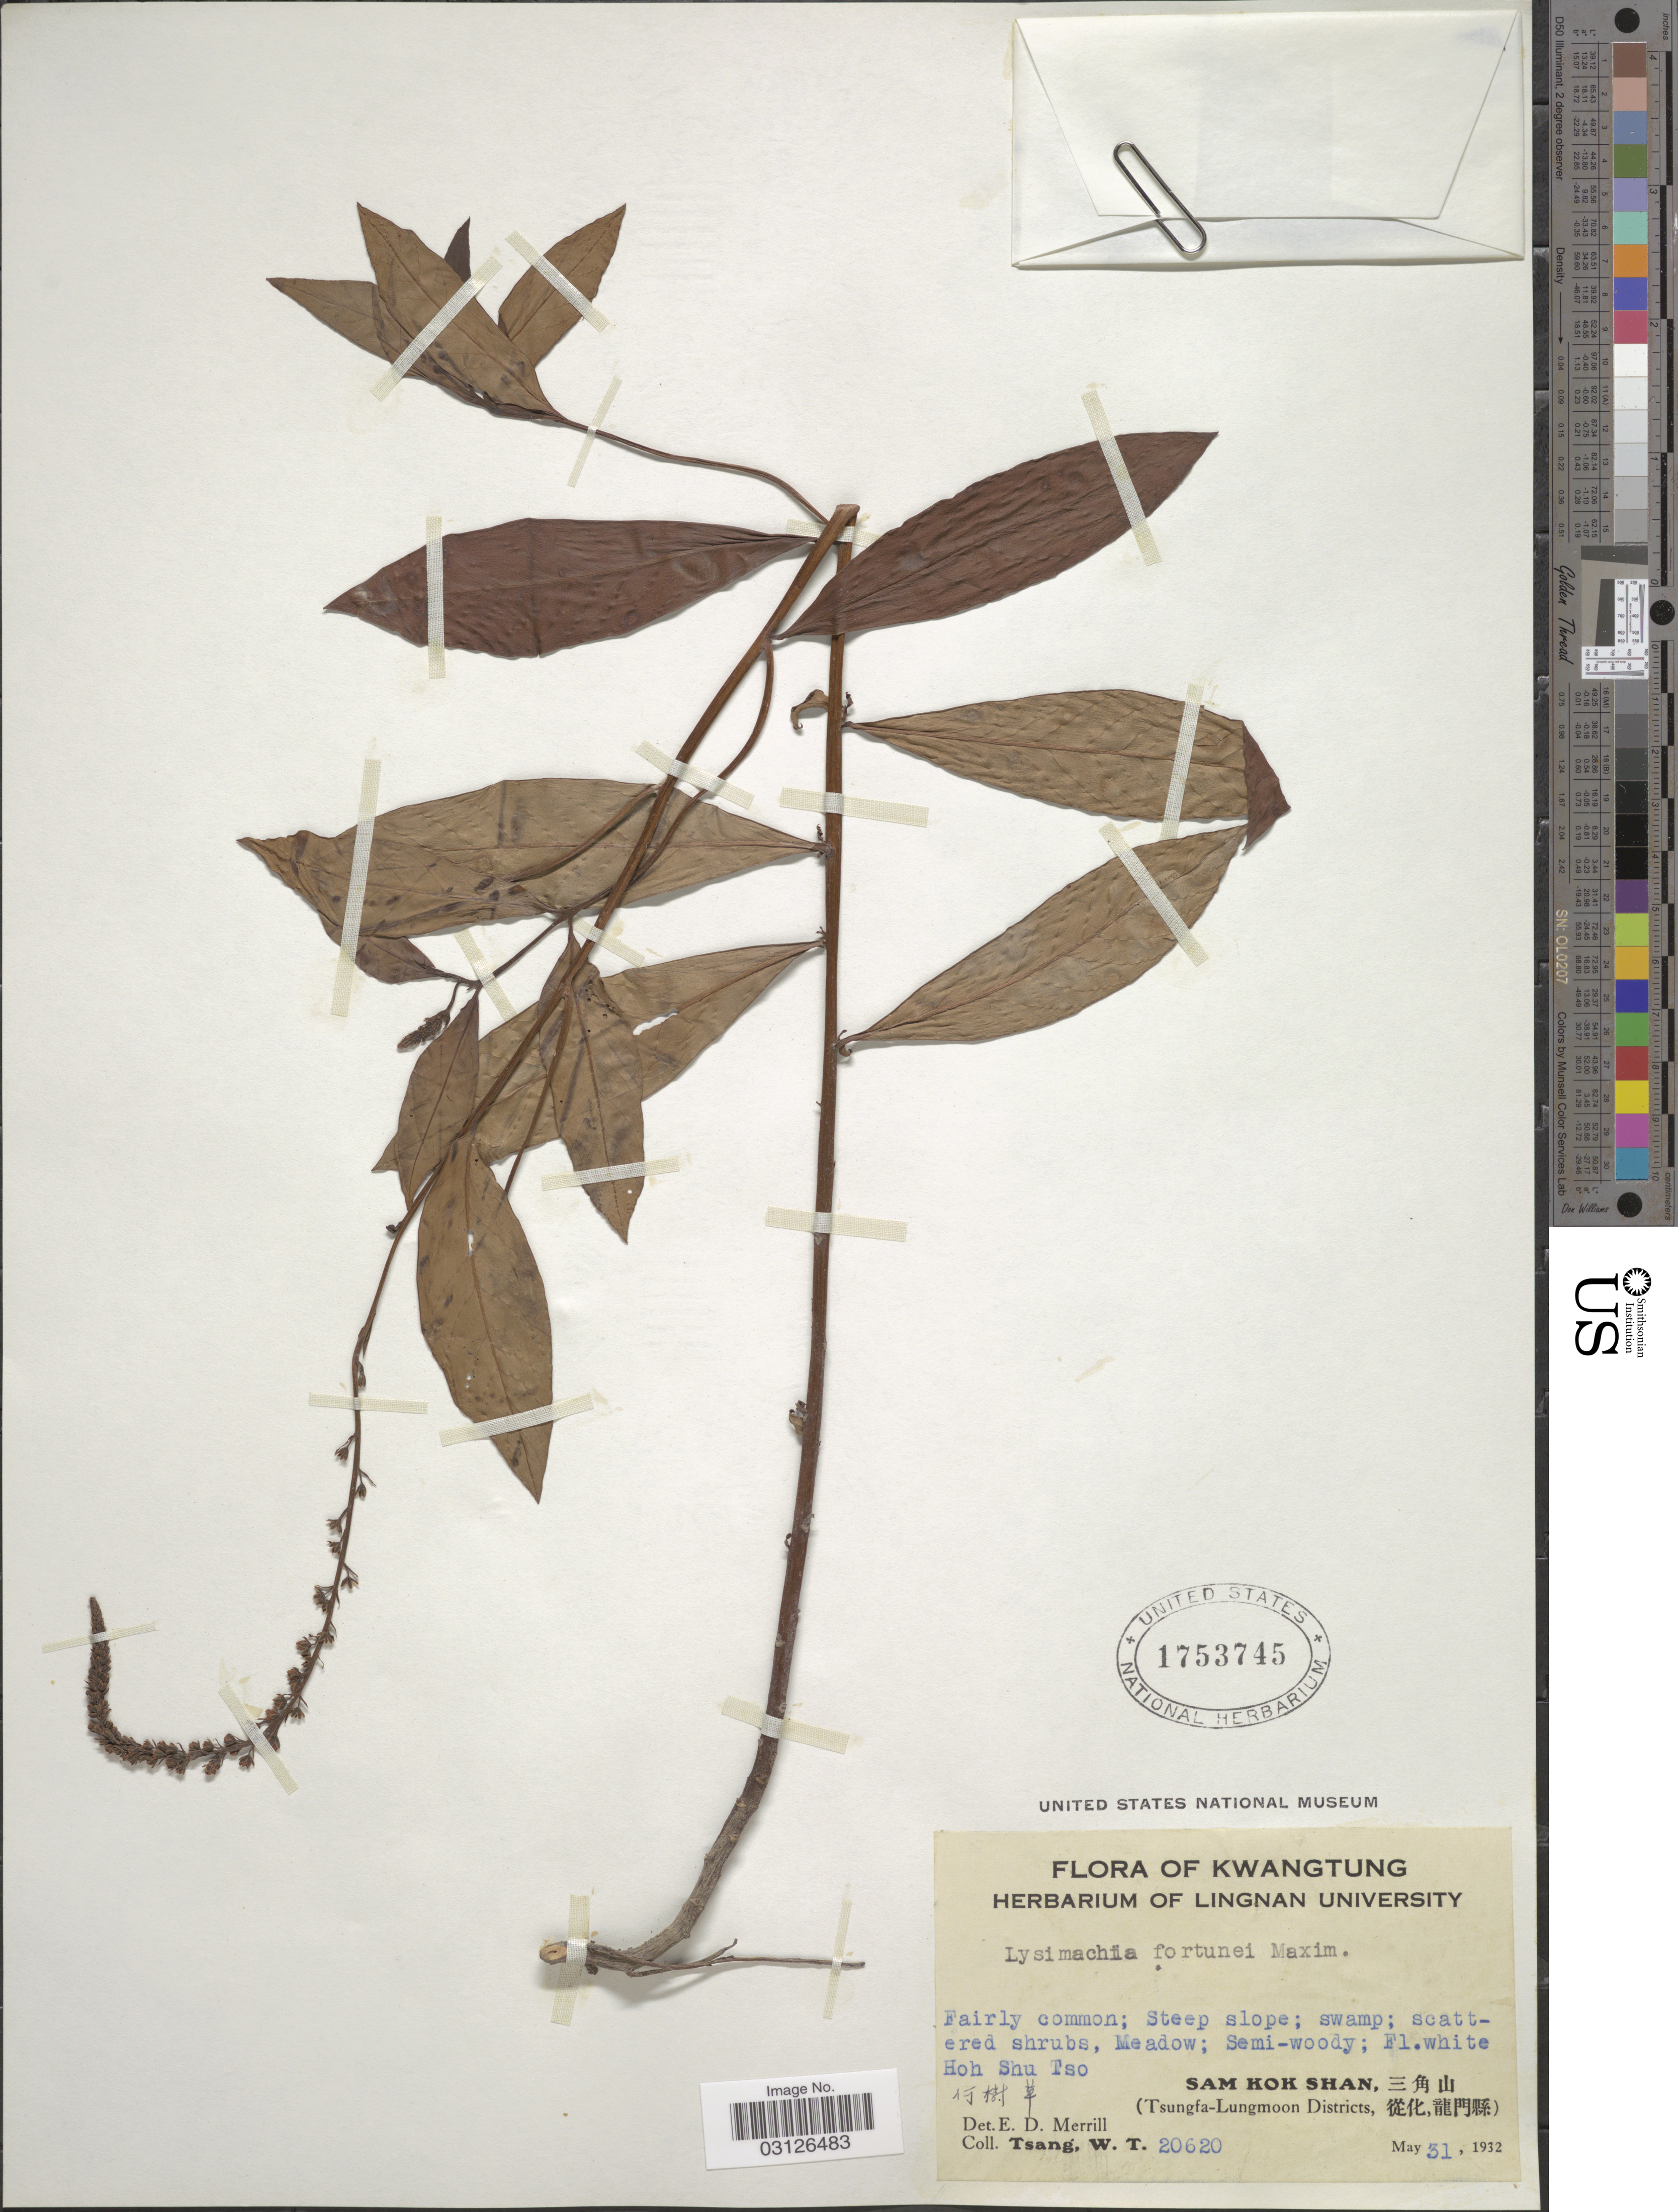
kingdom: Plantae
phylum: Tracheophyta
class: Magnoliopsida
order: Ericales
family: Primulaceae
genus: Lysimachia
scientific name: Lysimachia fortunei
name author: Maxim.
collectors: W. T. Tsang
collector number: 20620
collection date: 1932-05-31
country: China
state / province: Guangdong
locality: Kwangtung. Hoh Shu Tso. Sam Kok Shan, (Tsungfa-Lungmoon Districts).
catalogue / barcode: US 1753745